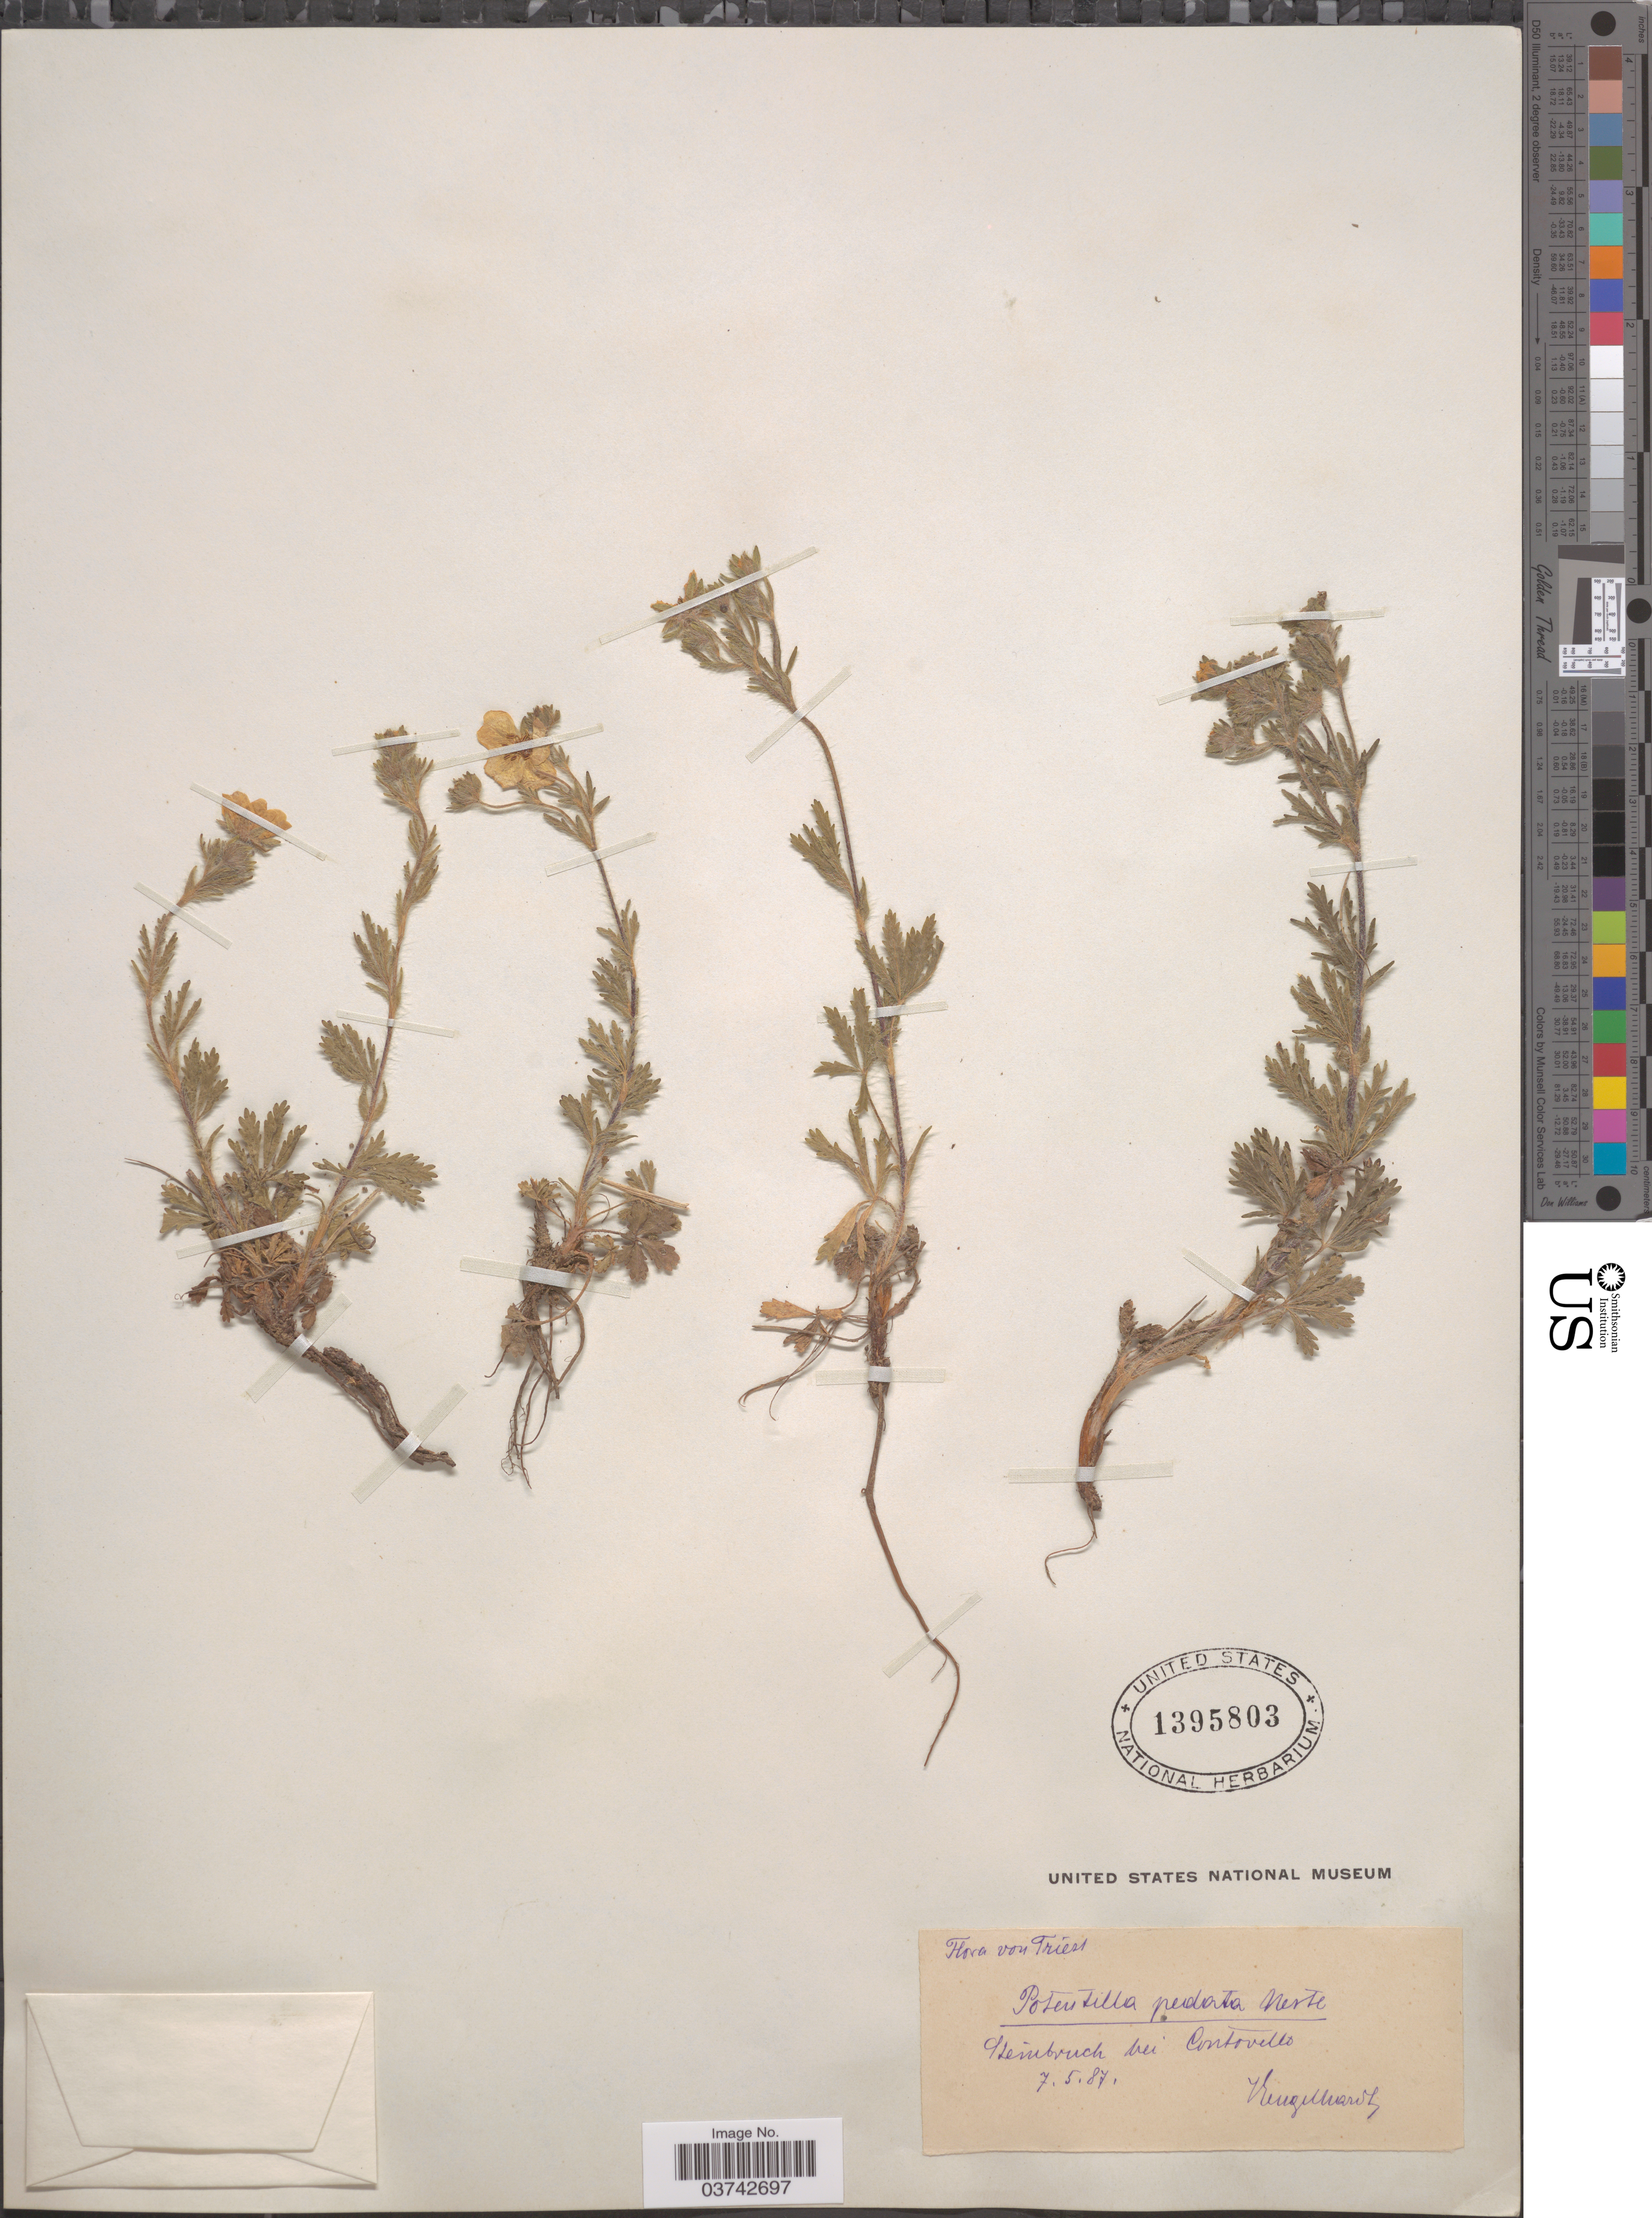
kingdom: Plantae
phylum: Tracheophyta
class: Magnoliopsida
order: Rosales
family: Rosaceae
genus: Potentilla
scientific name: Potentilla pedata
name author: Willd. ex Hornem.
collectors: Keugelhardtz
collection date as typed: Transcribed d/m/y: 7/5/87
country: Italy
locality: Triest. Steinbruch bei Contovello.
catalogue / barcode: US 1395803